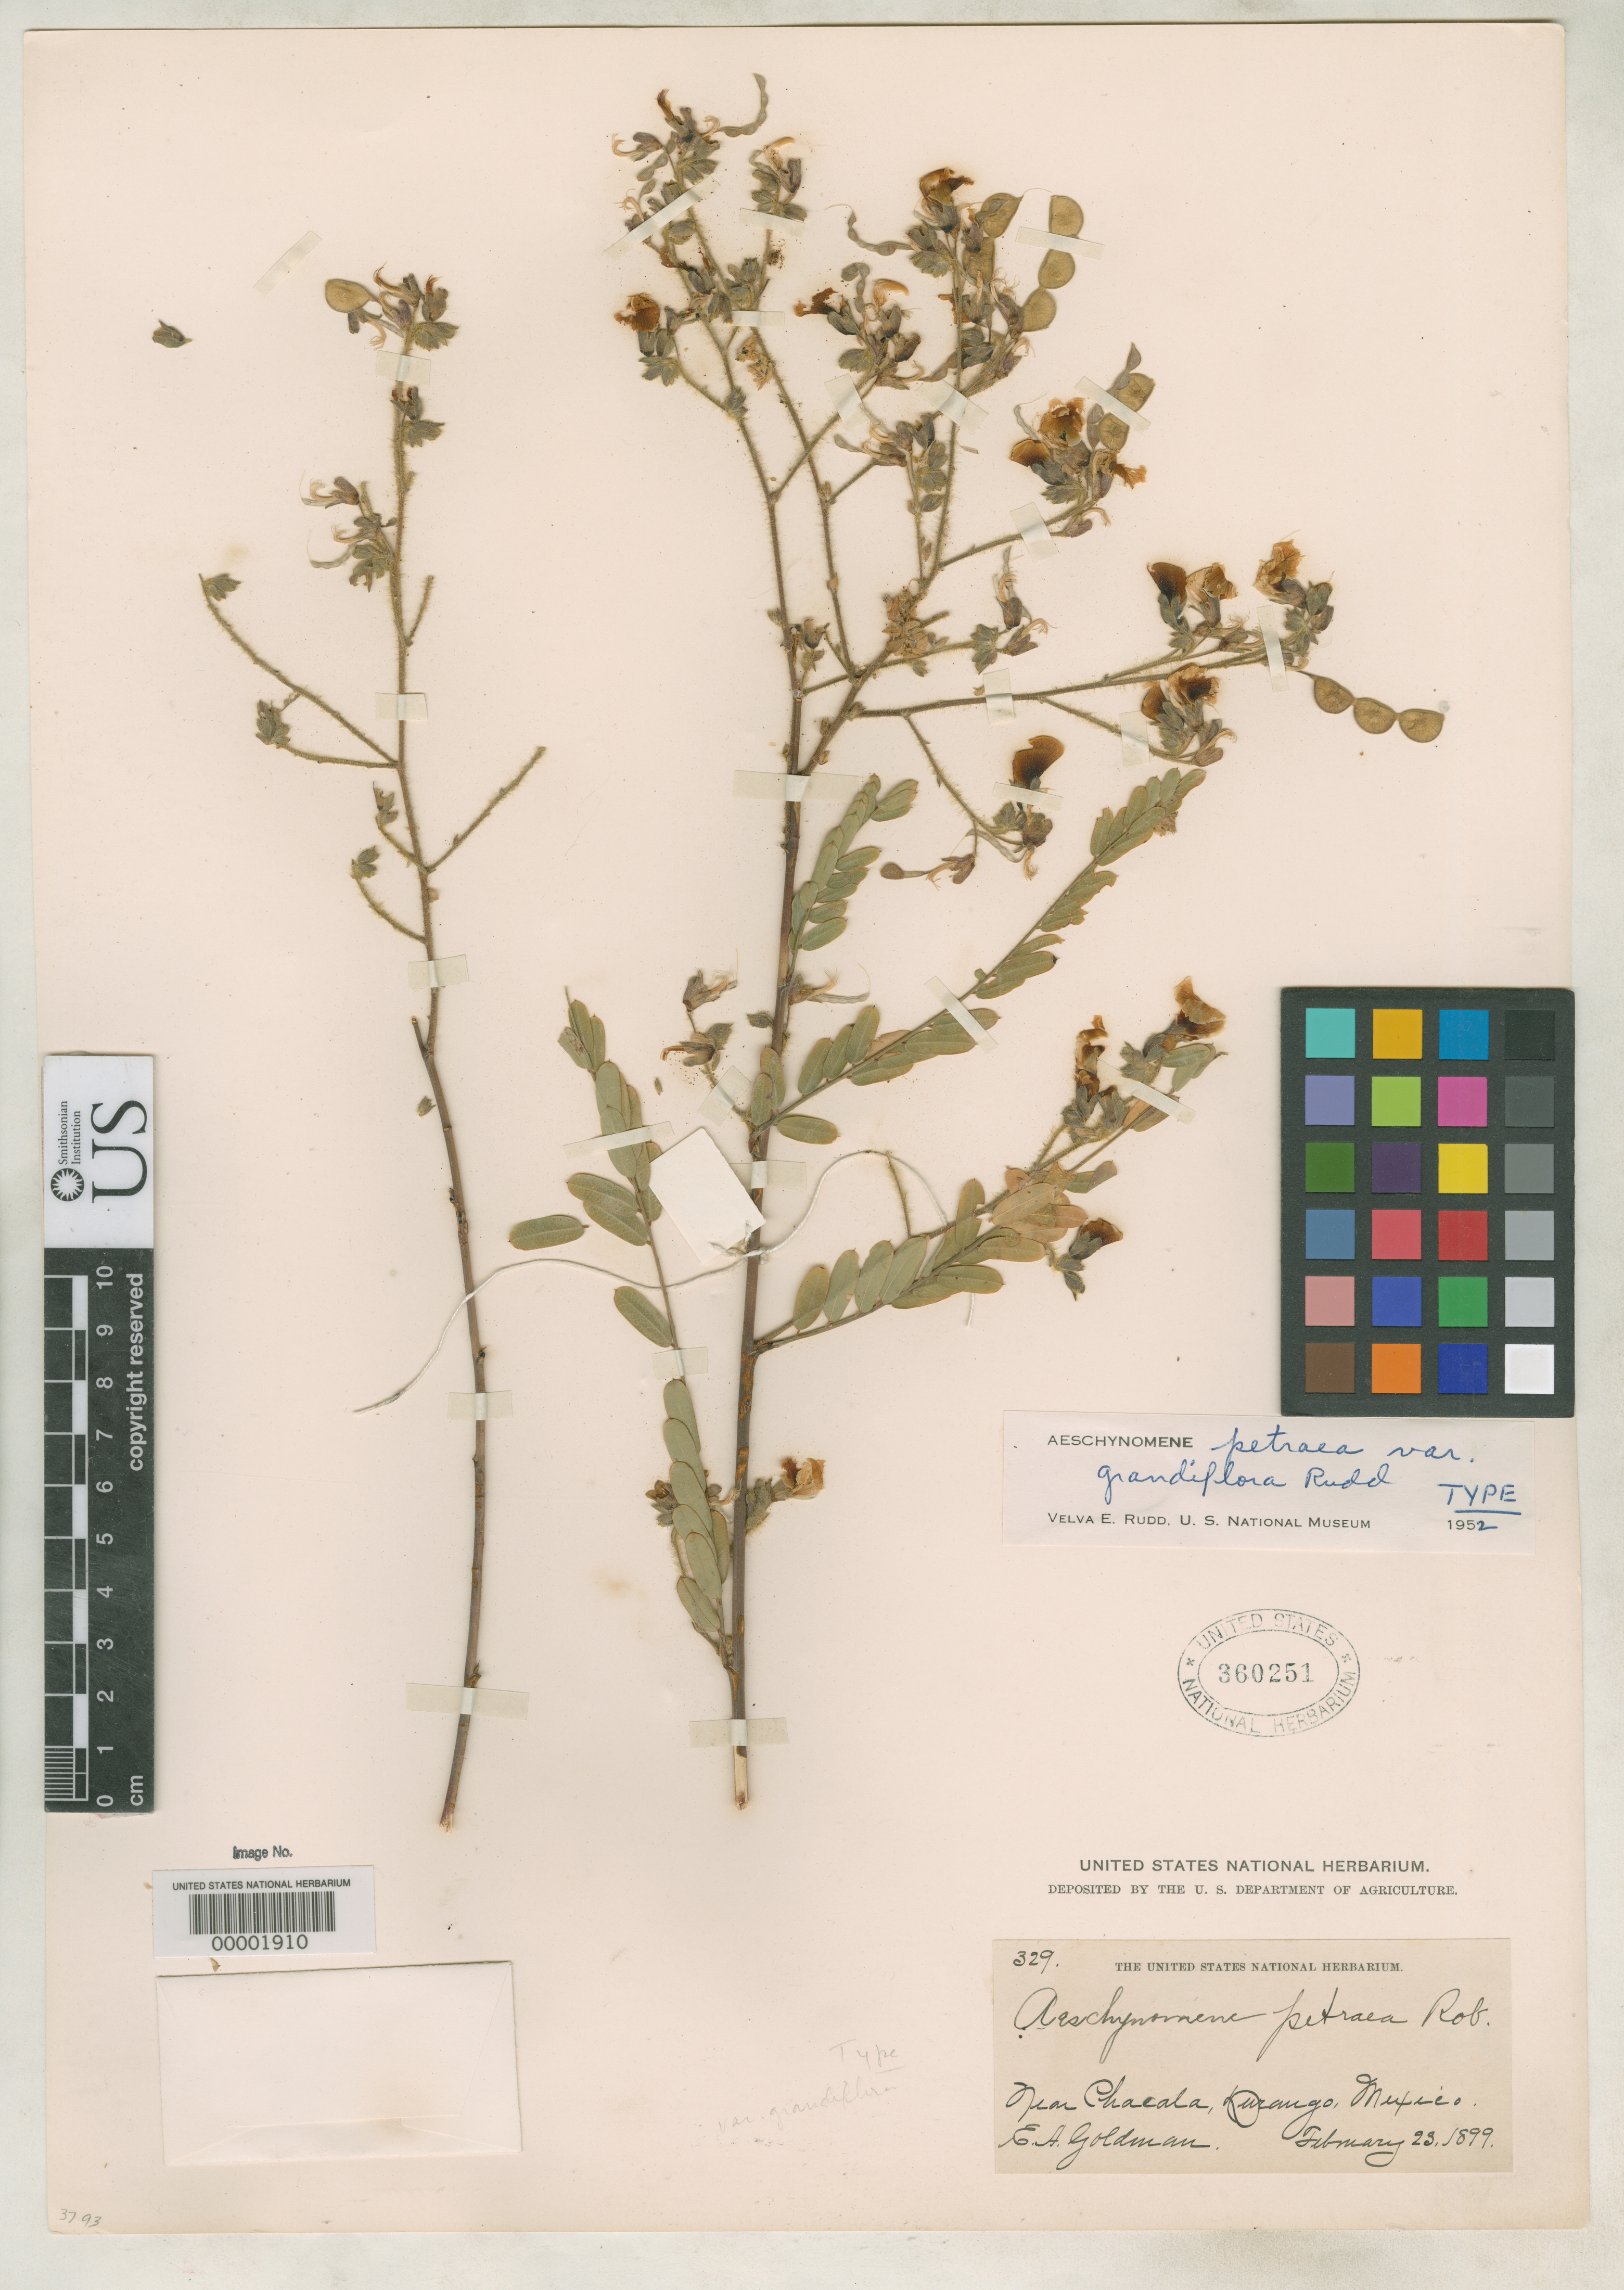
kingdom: Plantae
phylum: Tracheophyta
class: Magnoliopsida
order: Fabales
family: Fabaceae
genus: Aeschynomene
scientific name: Aeschynomene petraea var. grandiflora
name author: Rudd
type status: Holotype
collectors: E. A. Goldman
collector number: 329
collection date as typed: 23 Feb 1899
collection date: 1899-02-23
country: Mexico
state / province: Durango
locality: Near Chacala.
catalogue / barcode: US 360251